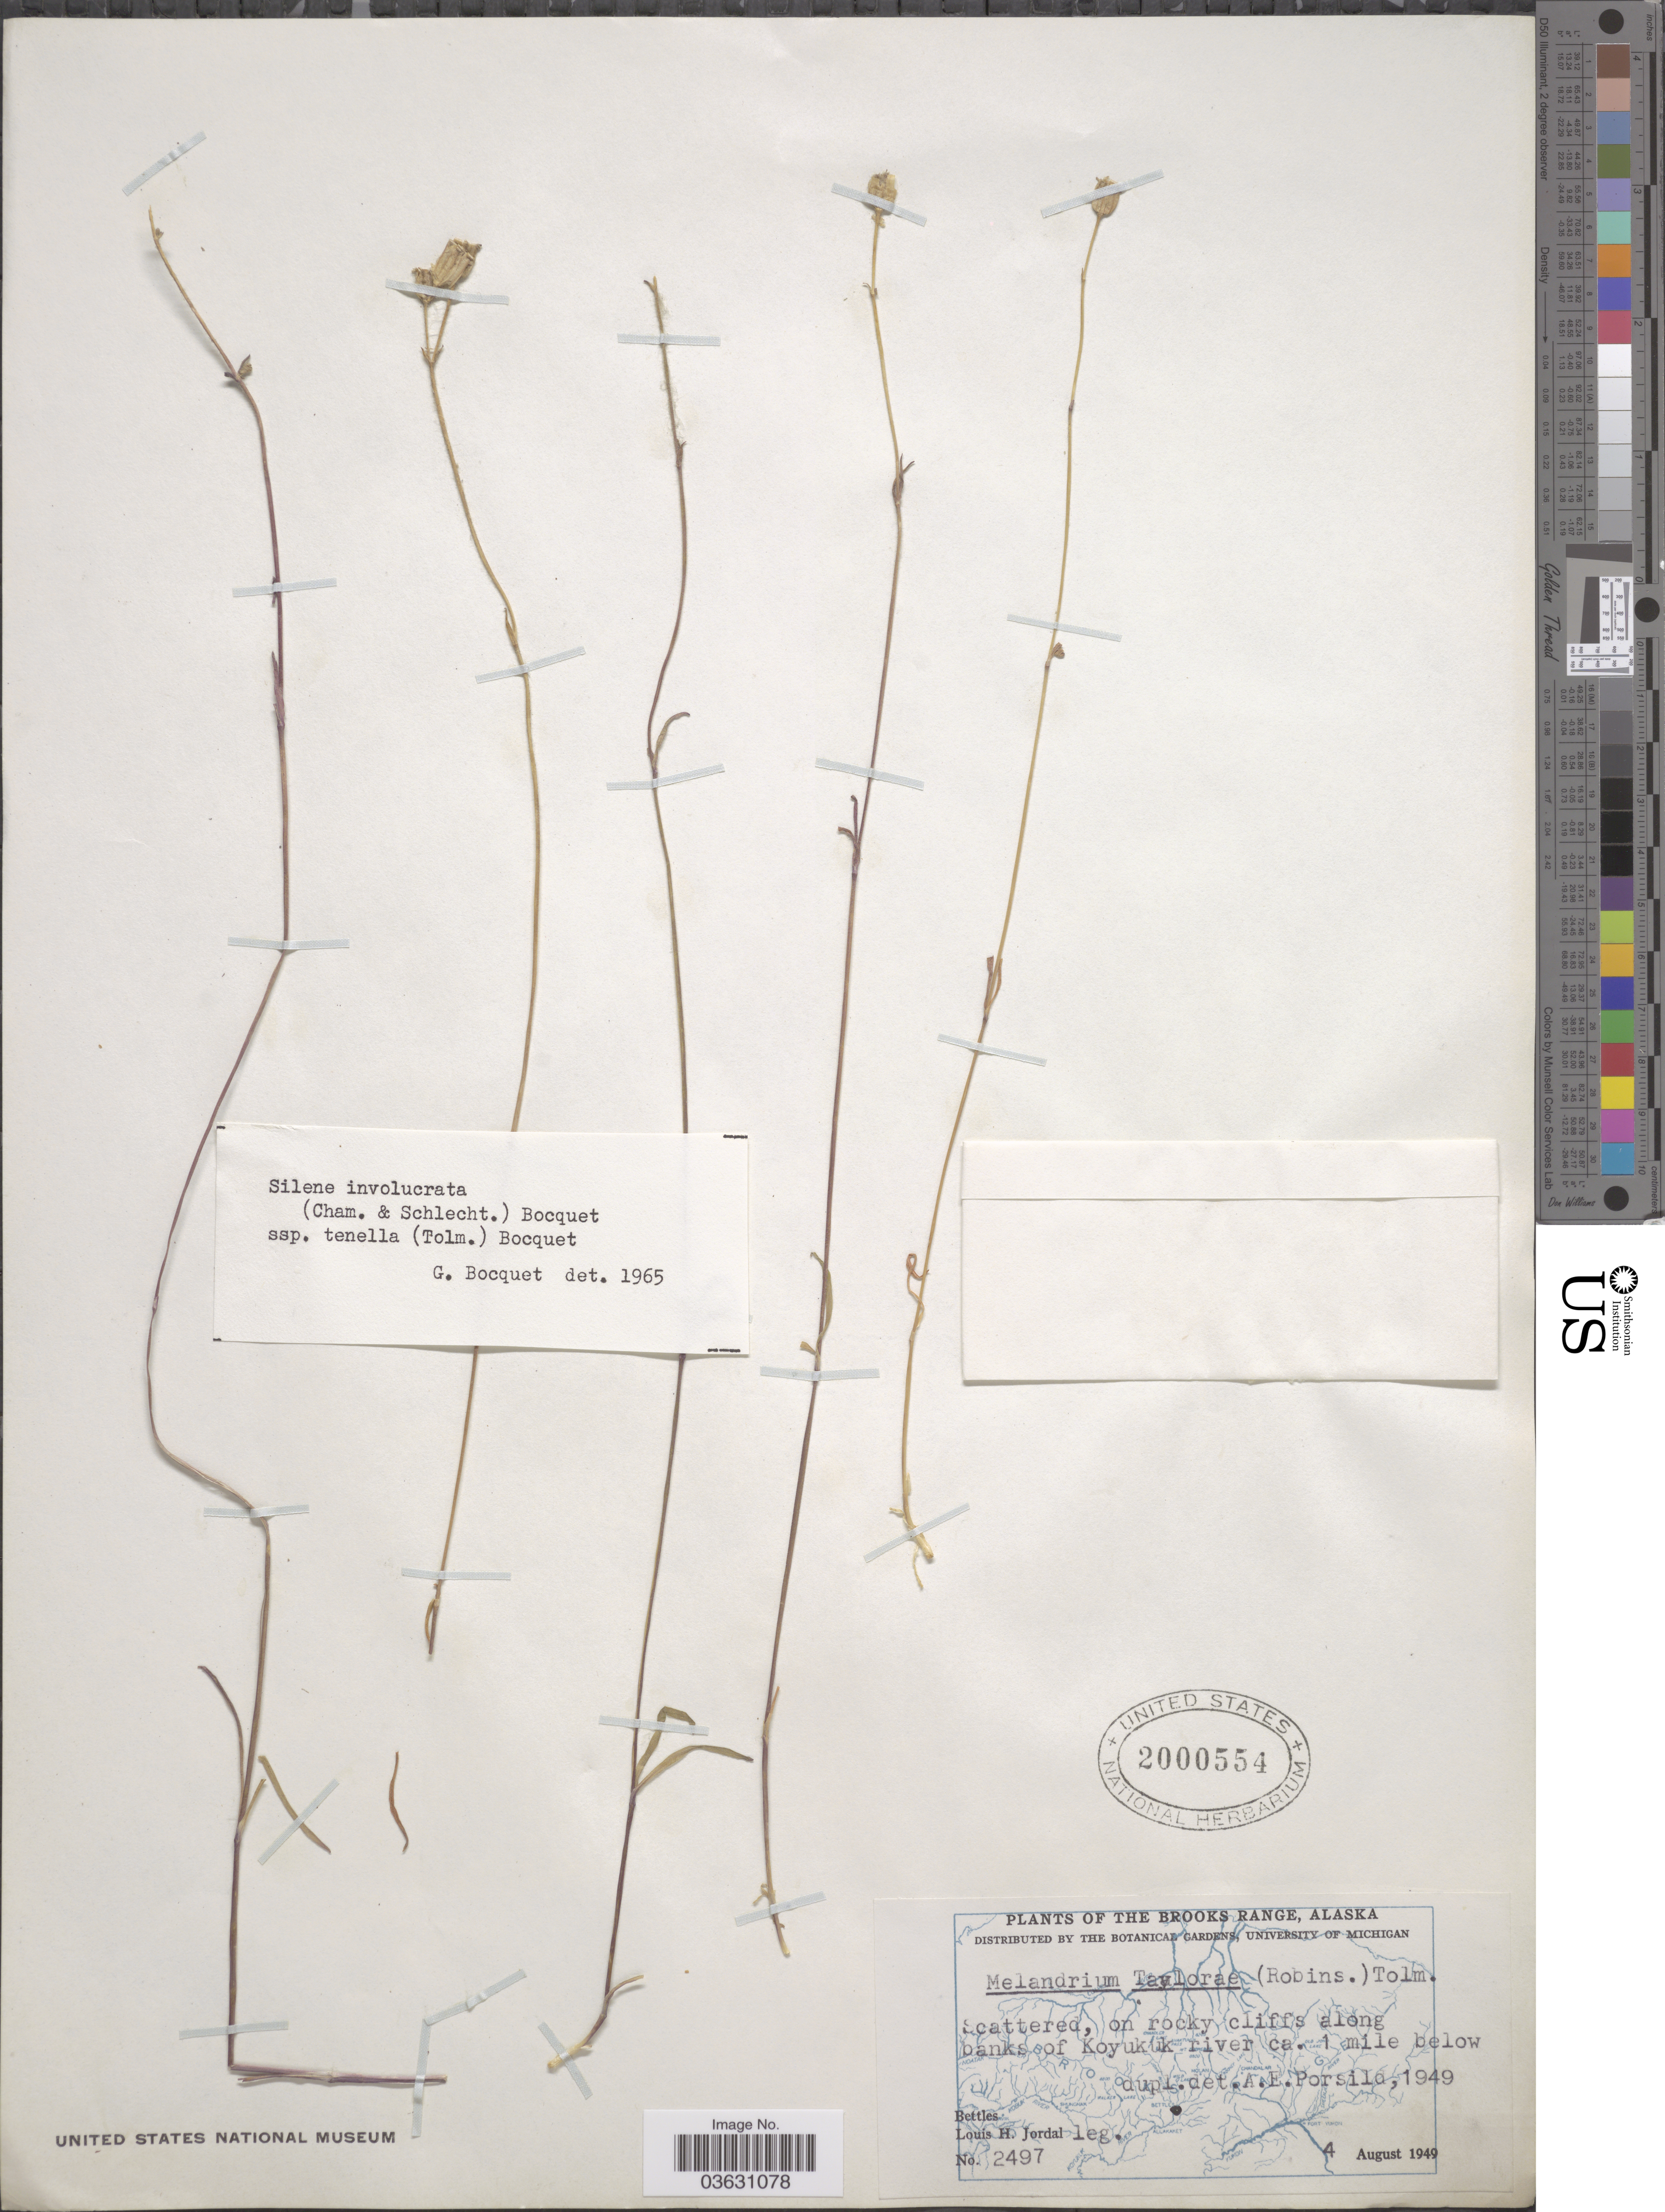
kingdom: Plantae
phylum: Tracheophyta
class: Magnoliopsida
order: Caryophyllales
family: Caryophyllaceae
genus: Silene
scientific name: Silene involucrata subsp. tenella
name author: (Tolm.) Bocquet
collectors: L. Jordal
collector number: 2497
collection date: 1949-08-04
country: United States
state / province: Alaska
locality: The Brooks Range. On rocky sliffs along banks of Koyukuk river ca. 1 mile below Bettles.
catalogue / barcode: US 2000554